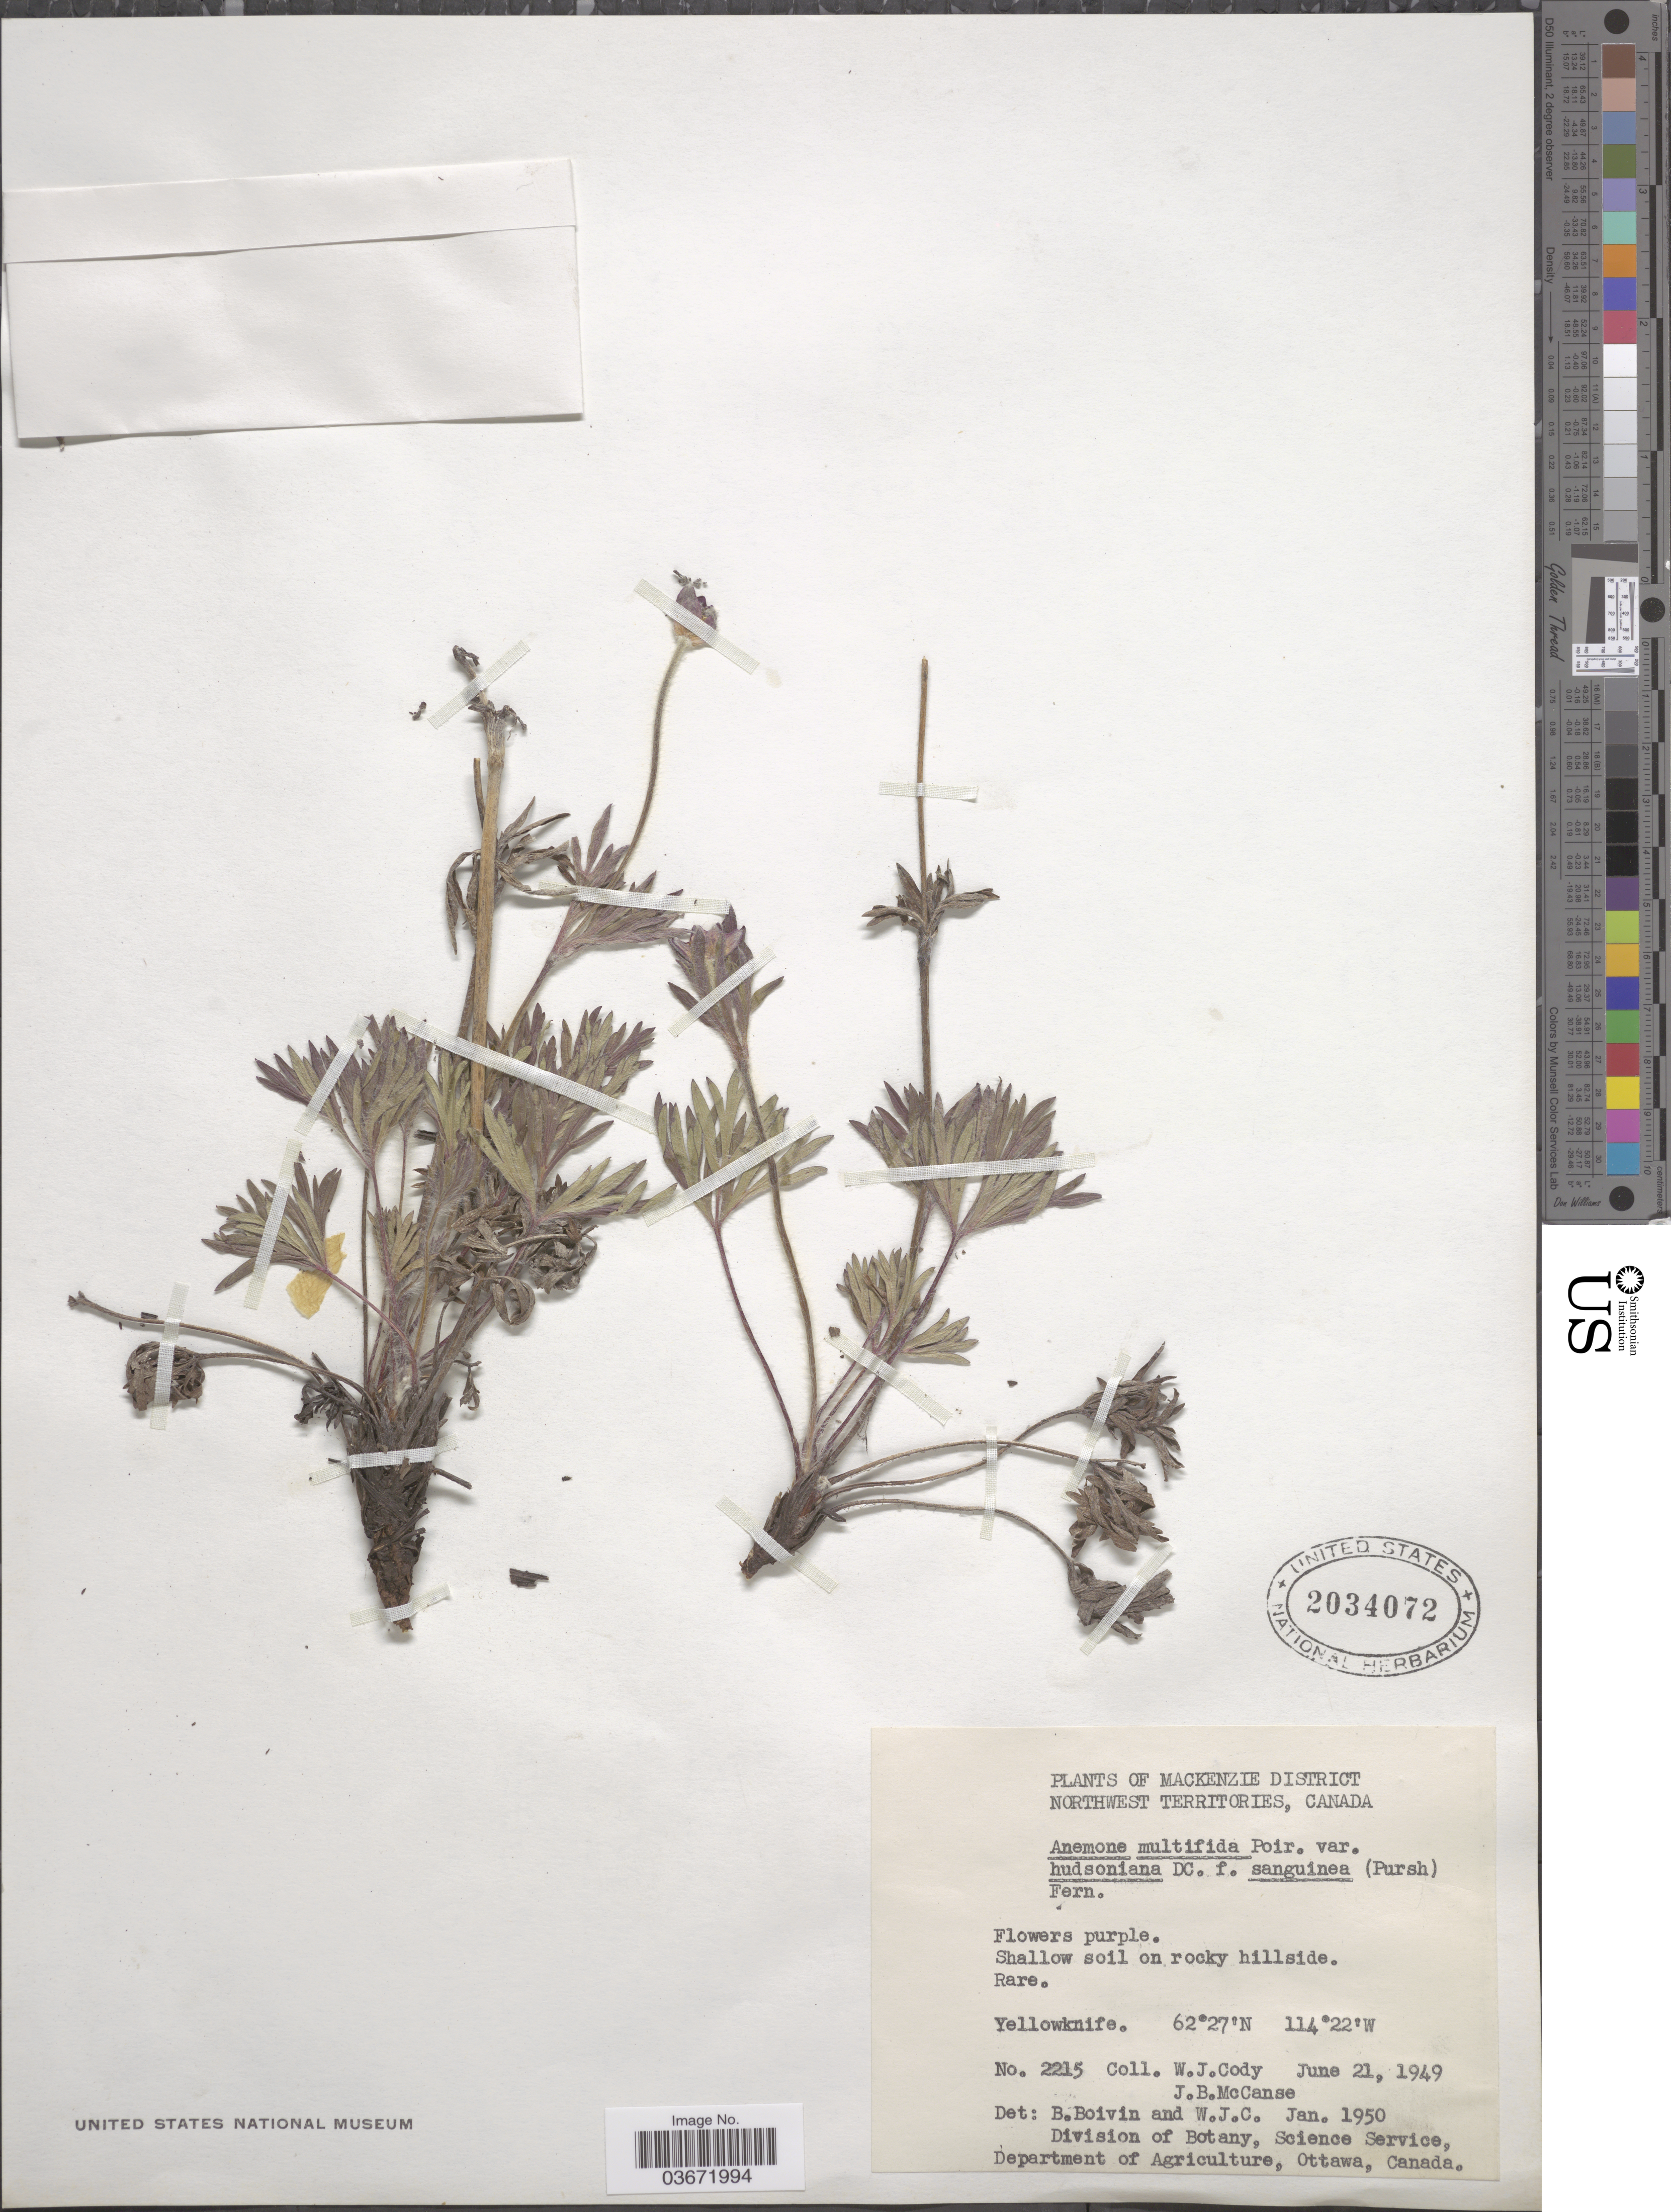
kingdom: Plantae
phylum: Tracheophyta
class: Magnoliopsida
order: Ranunculales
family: Ranunculaceae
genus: Anemone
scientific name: Anemone multifida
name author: Poir.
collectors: W. Cody & J. McCanse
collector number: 2215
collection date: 1949-06-21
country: Canada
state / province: Northwest Territories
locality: Mackenzie District. Yellowknife.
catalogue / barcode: US 2034072